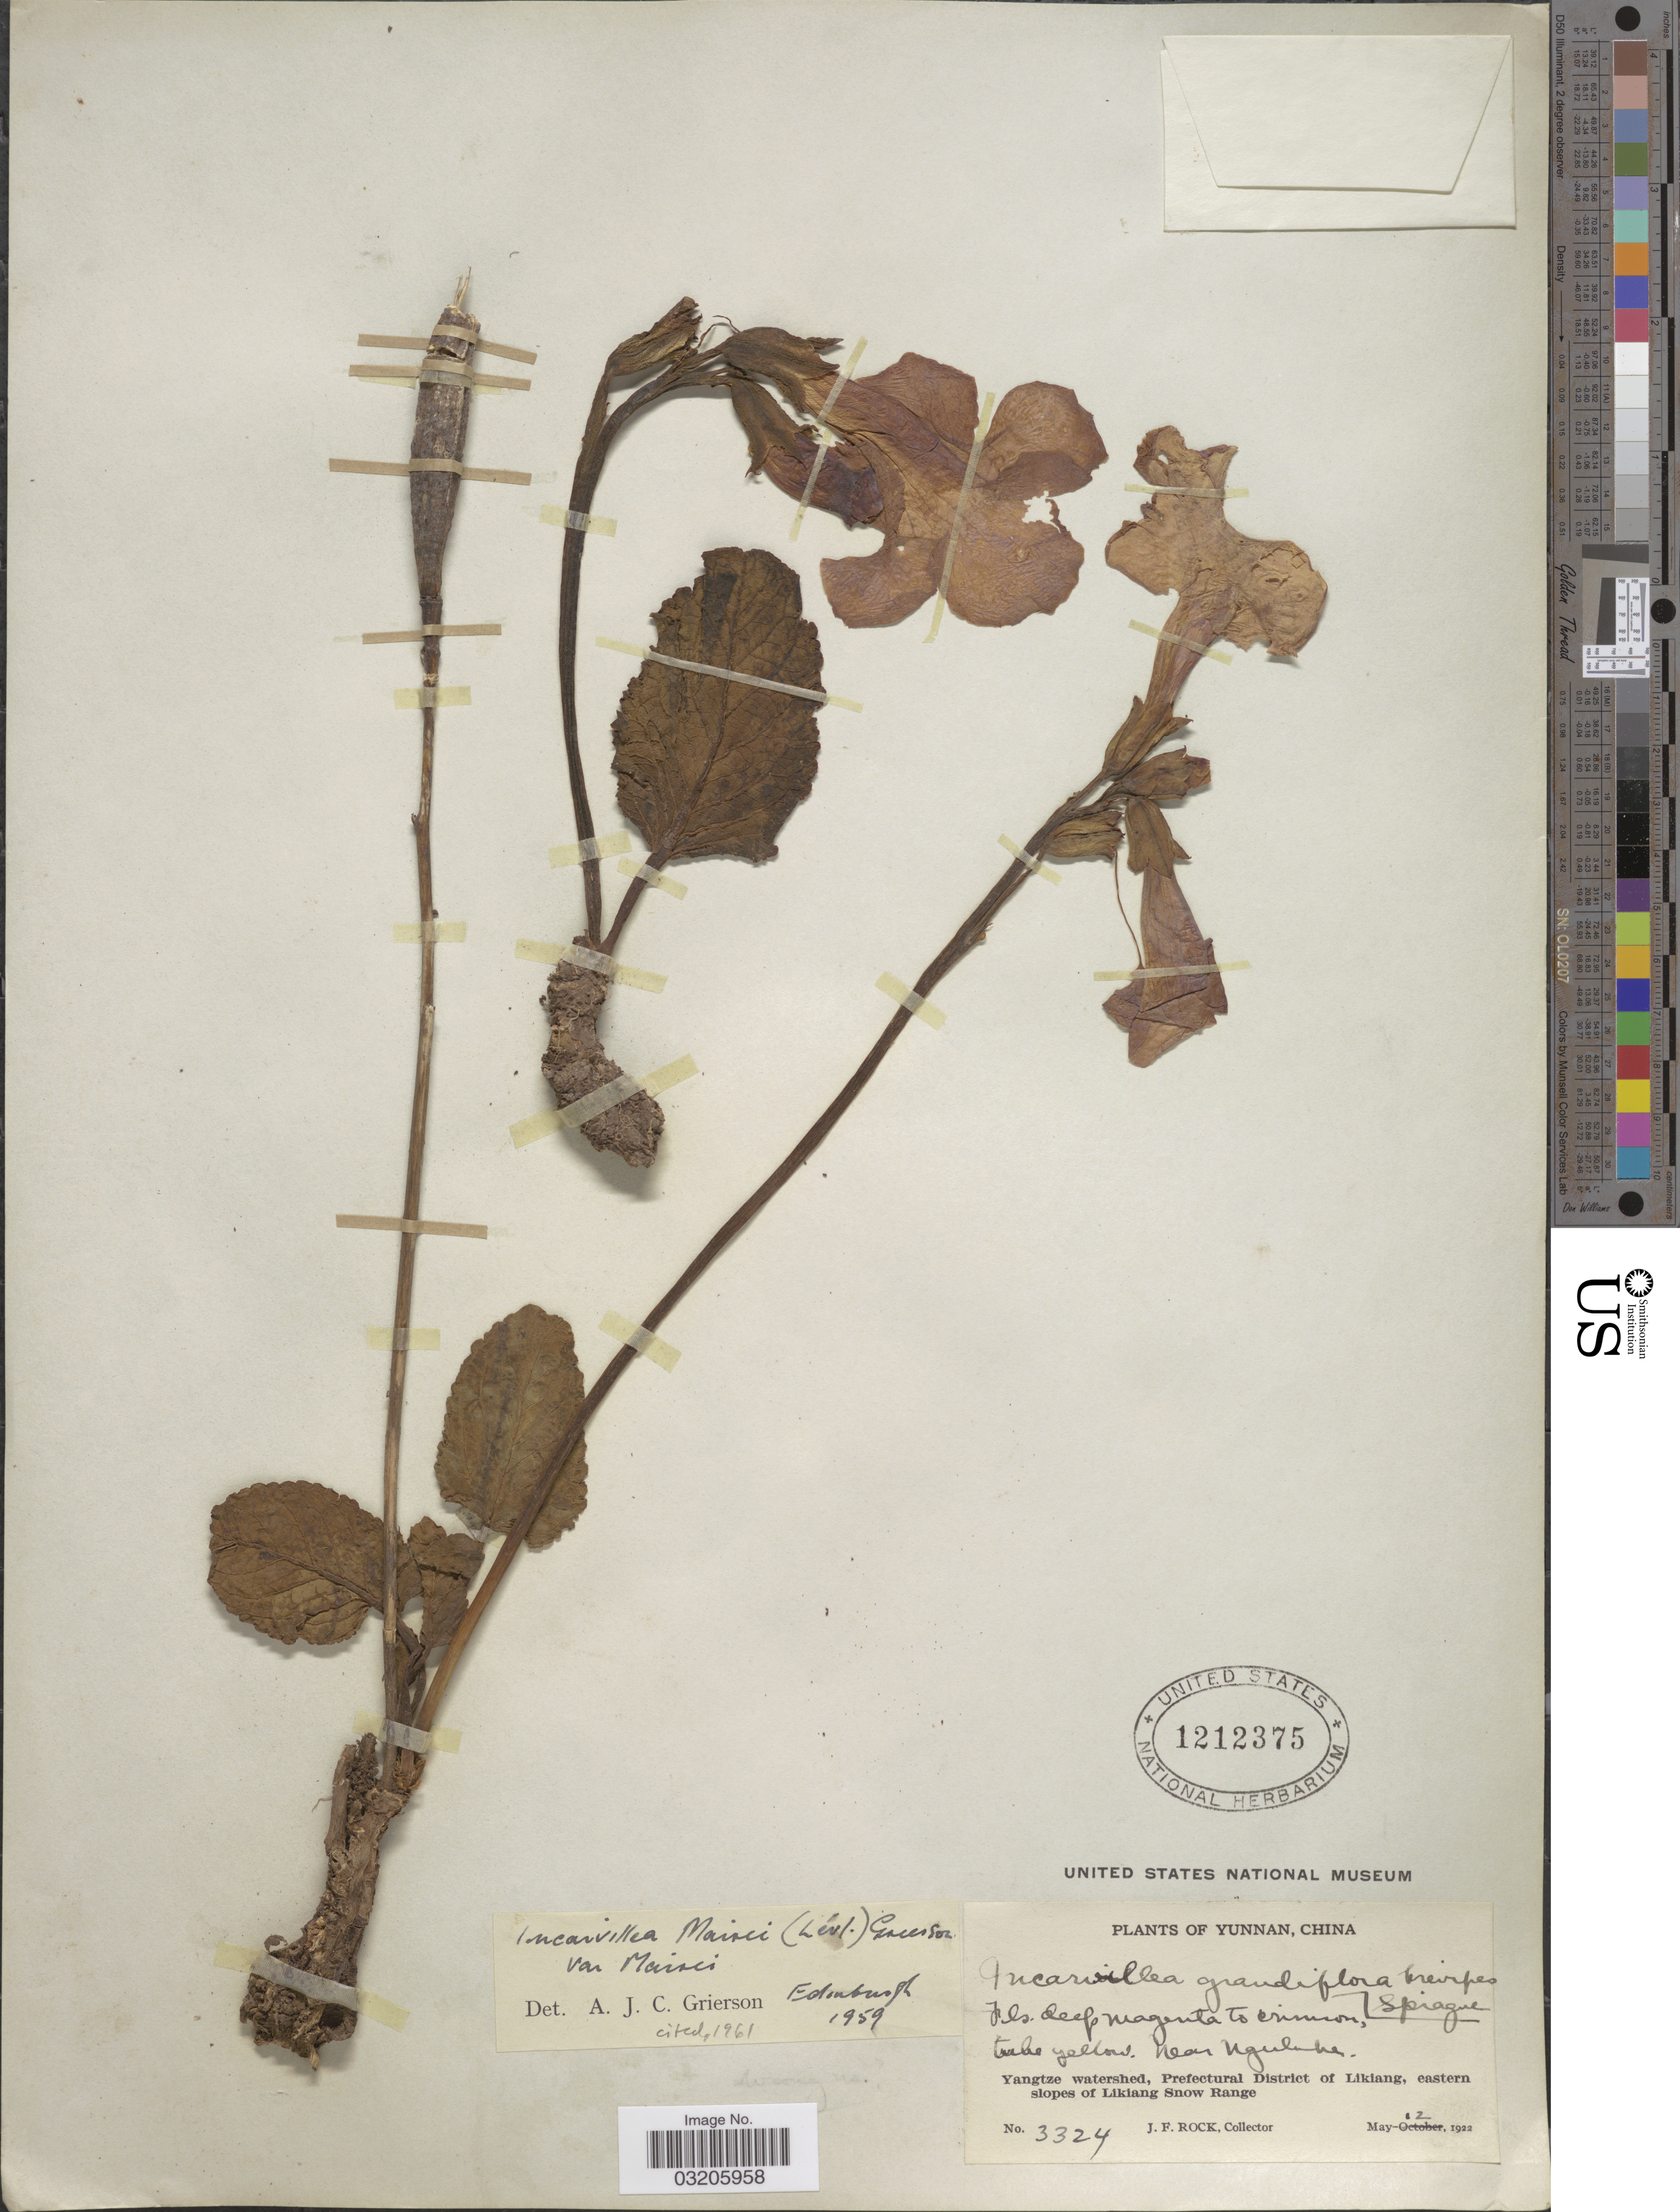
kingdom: Plantae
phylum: Tracheophyta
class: Magnoliopsida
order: Lamiales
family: Bignoniaceae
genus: Incarvillea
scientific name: Incarvillea mairei var. mairei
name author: (H. Lév.) Grierson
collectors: J. Rock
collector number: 3324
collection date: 1922-05-12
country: China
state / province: Yunnan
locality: Near Nguluke. Yangtze watershed, Prefectural District of Likiang, eastern slopes of Likiang Snow Range.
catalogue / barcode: US 1212375